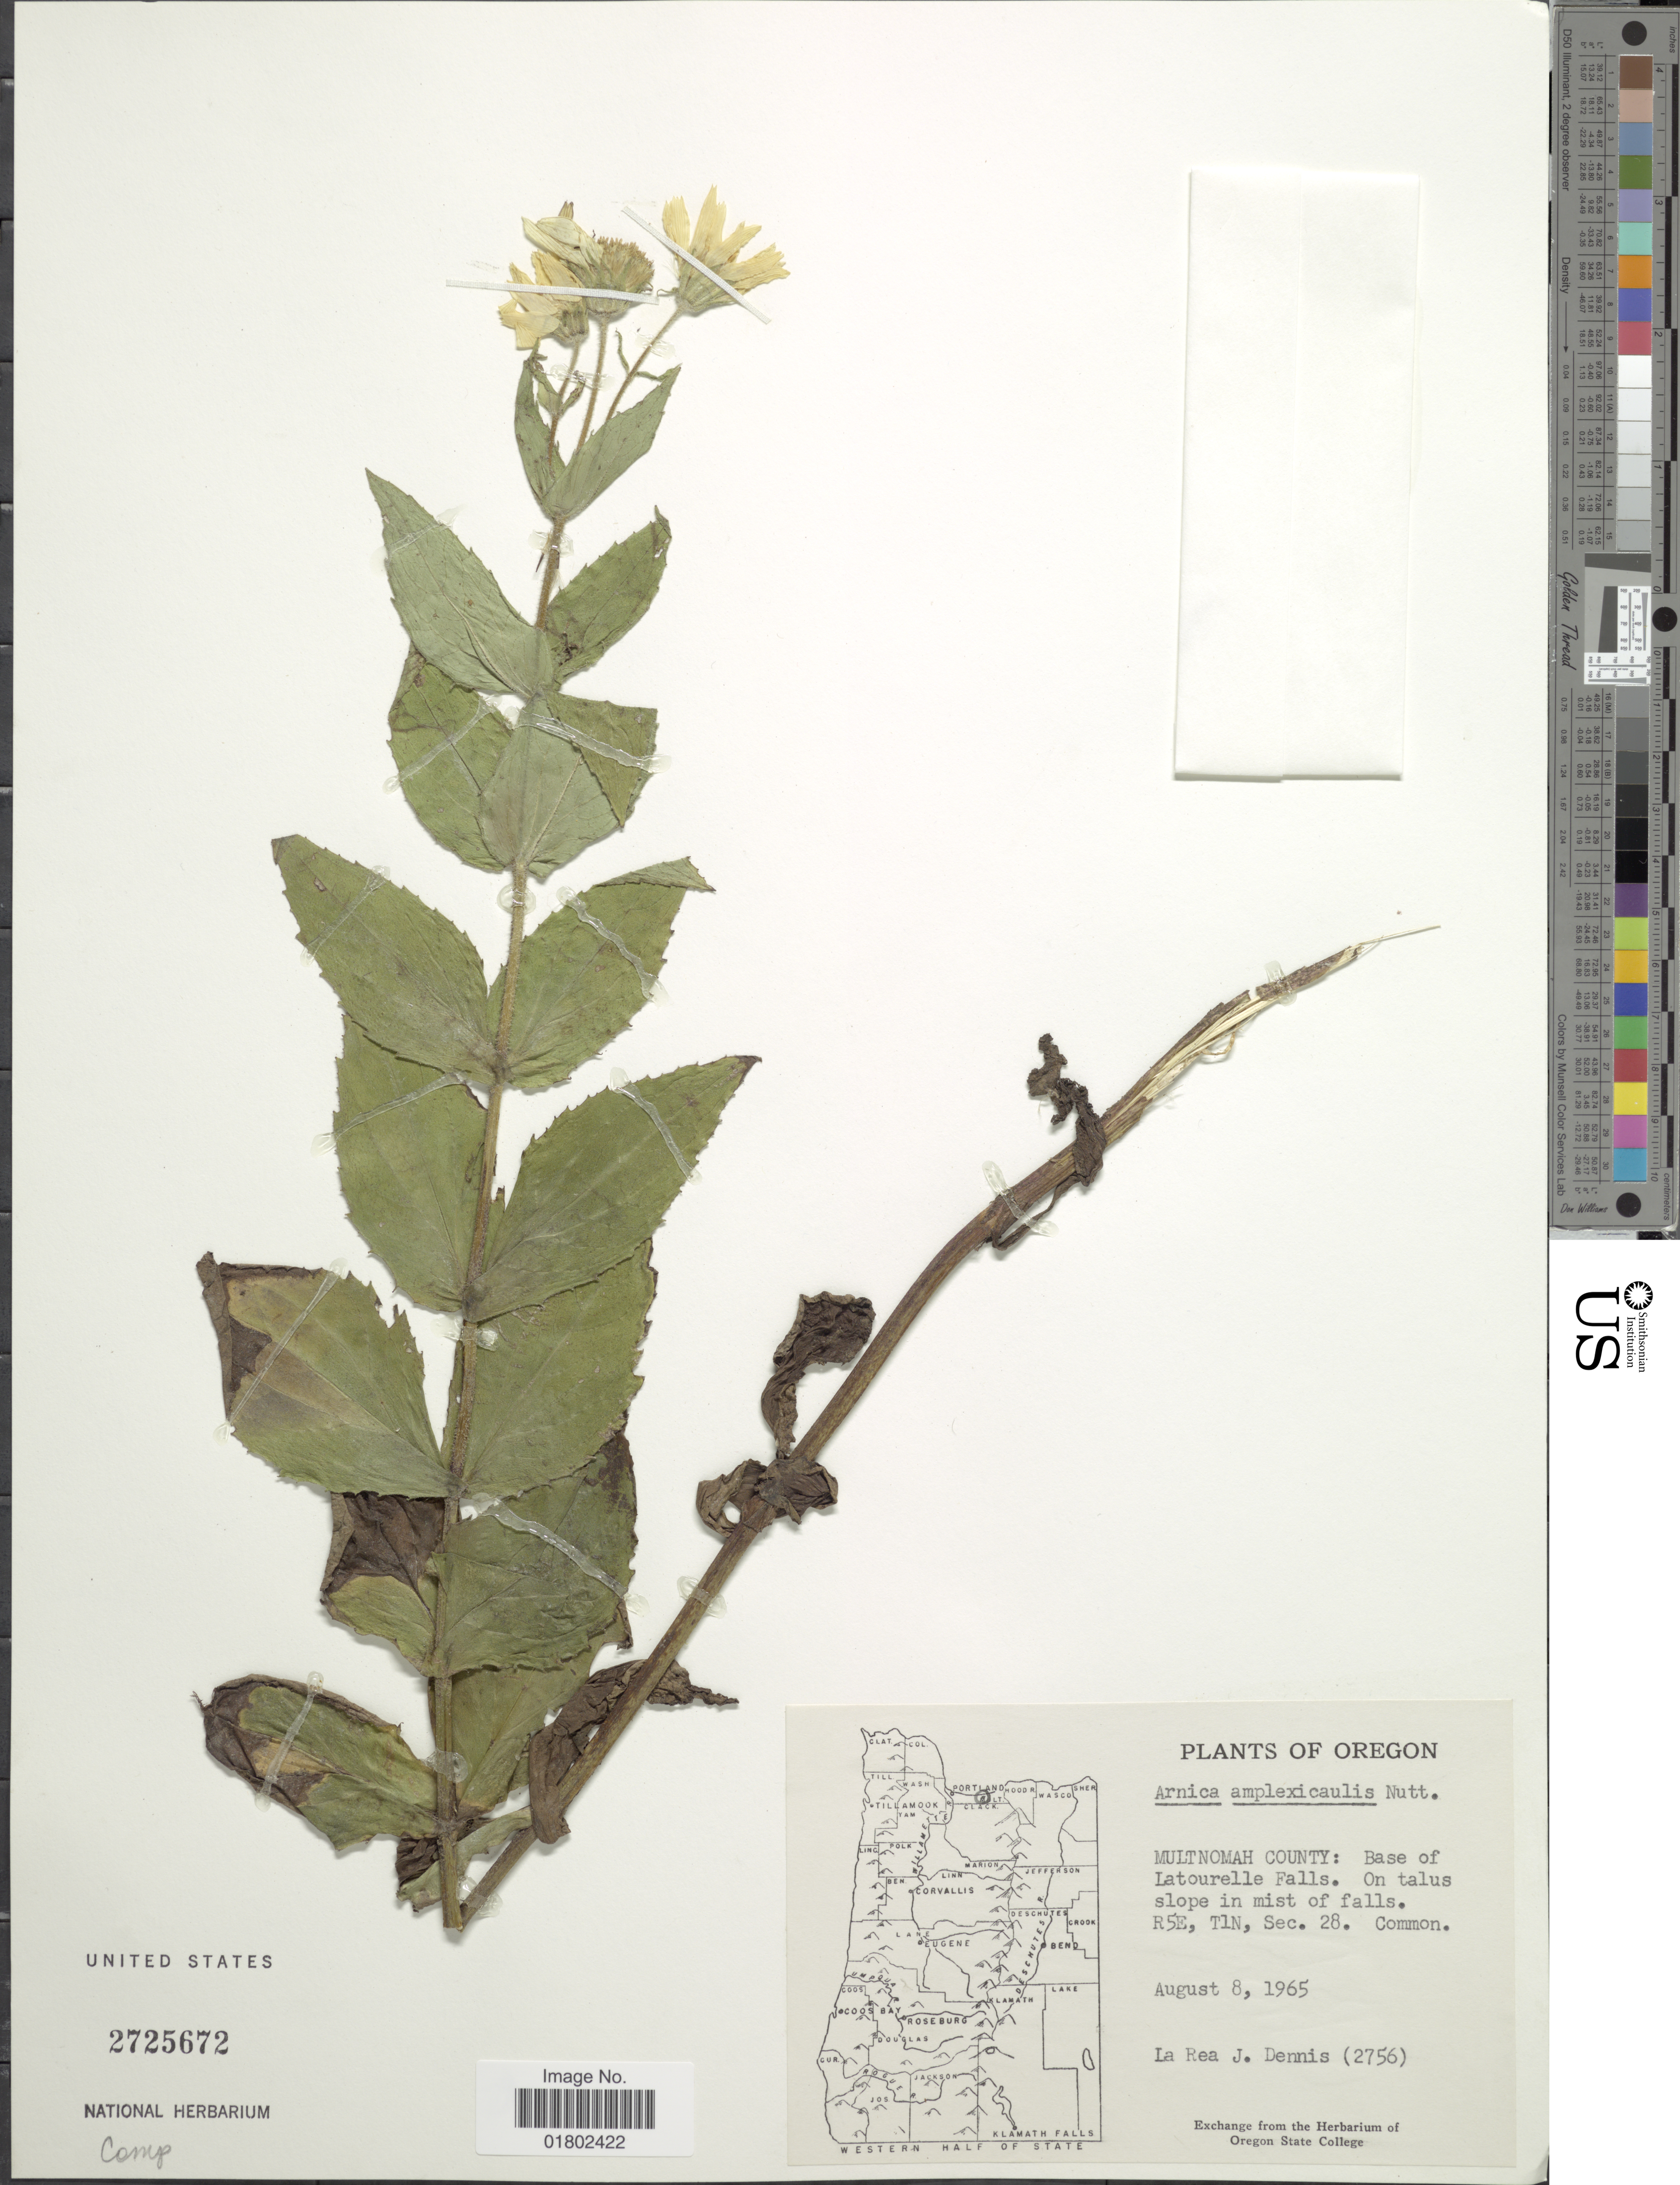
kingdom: Plantae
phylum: Tracheophyta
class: Magnoliopsida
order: Asterales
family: Asteraceae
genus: Arnica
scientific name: Arnica amplexifolia subsp. genuina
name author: Maguire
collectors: L. Dennis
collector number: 2756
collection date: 1965-08-08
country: United States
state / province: Oregon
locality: Multnomah County: Base of Latourelle Falls, R5E, T1N, Sec. 28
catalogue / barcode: US 2725672